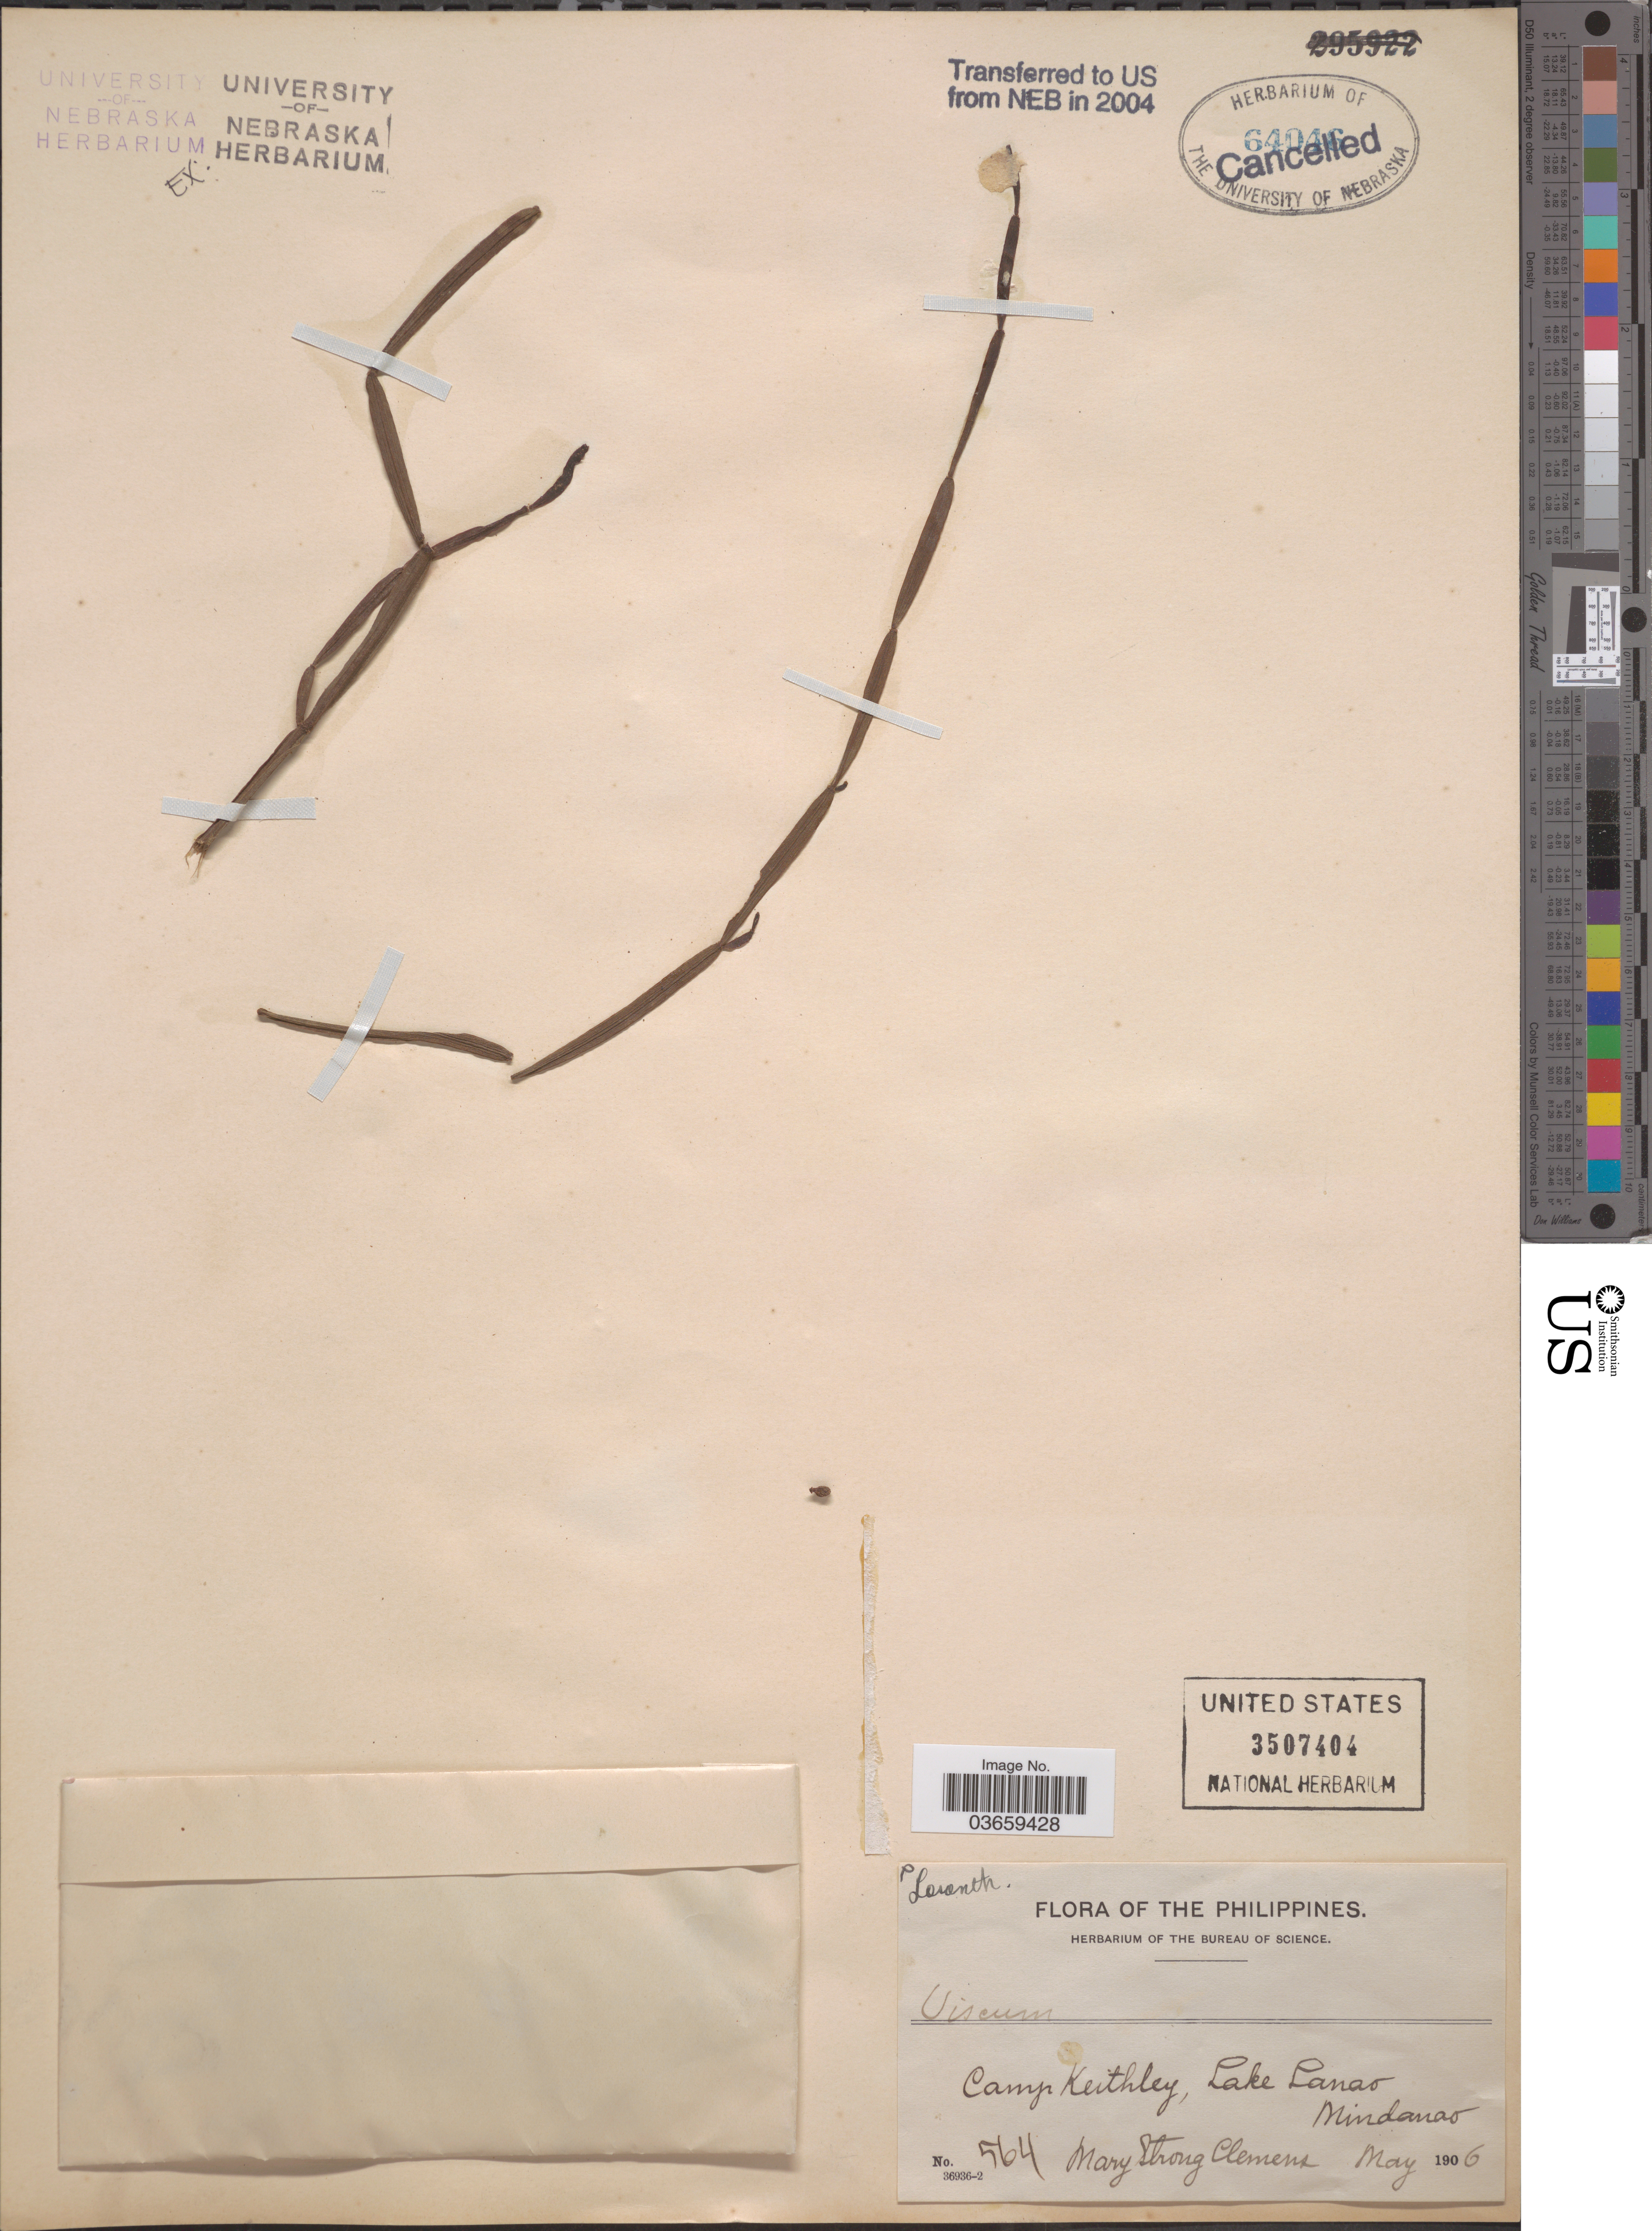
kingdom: Plantae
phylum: Tracheophyta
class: Magnoliopsida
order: Santalales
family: Viscaceae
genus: Viscum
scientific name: Viscum sp.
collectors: M. S. Clemens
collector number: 564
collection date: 1906-05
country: Philippines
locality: Camp Keithley, Lake Lanao, Mindanao.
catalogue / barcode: US 3507404